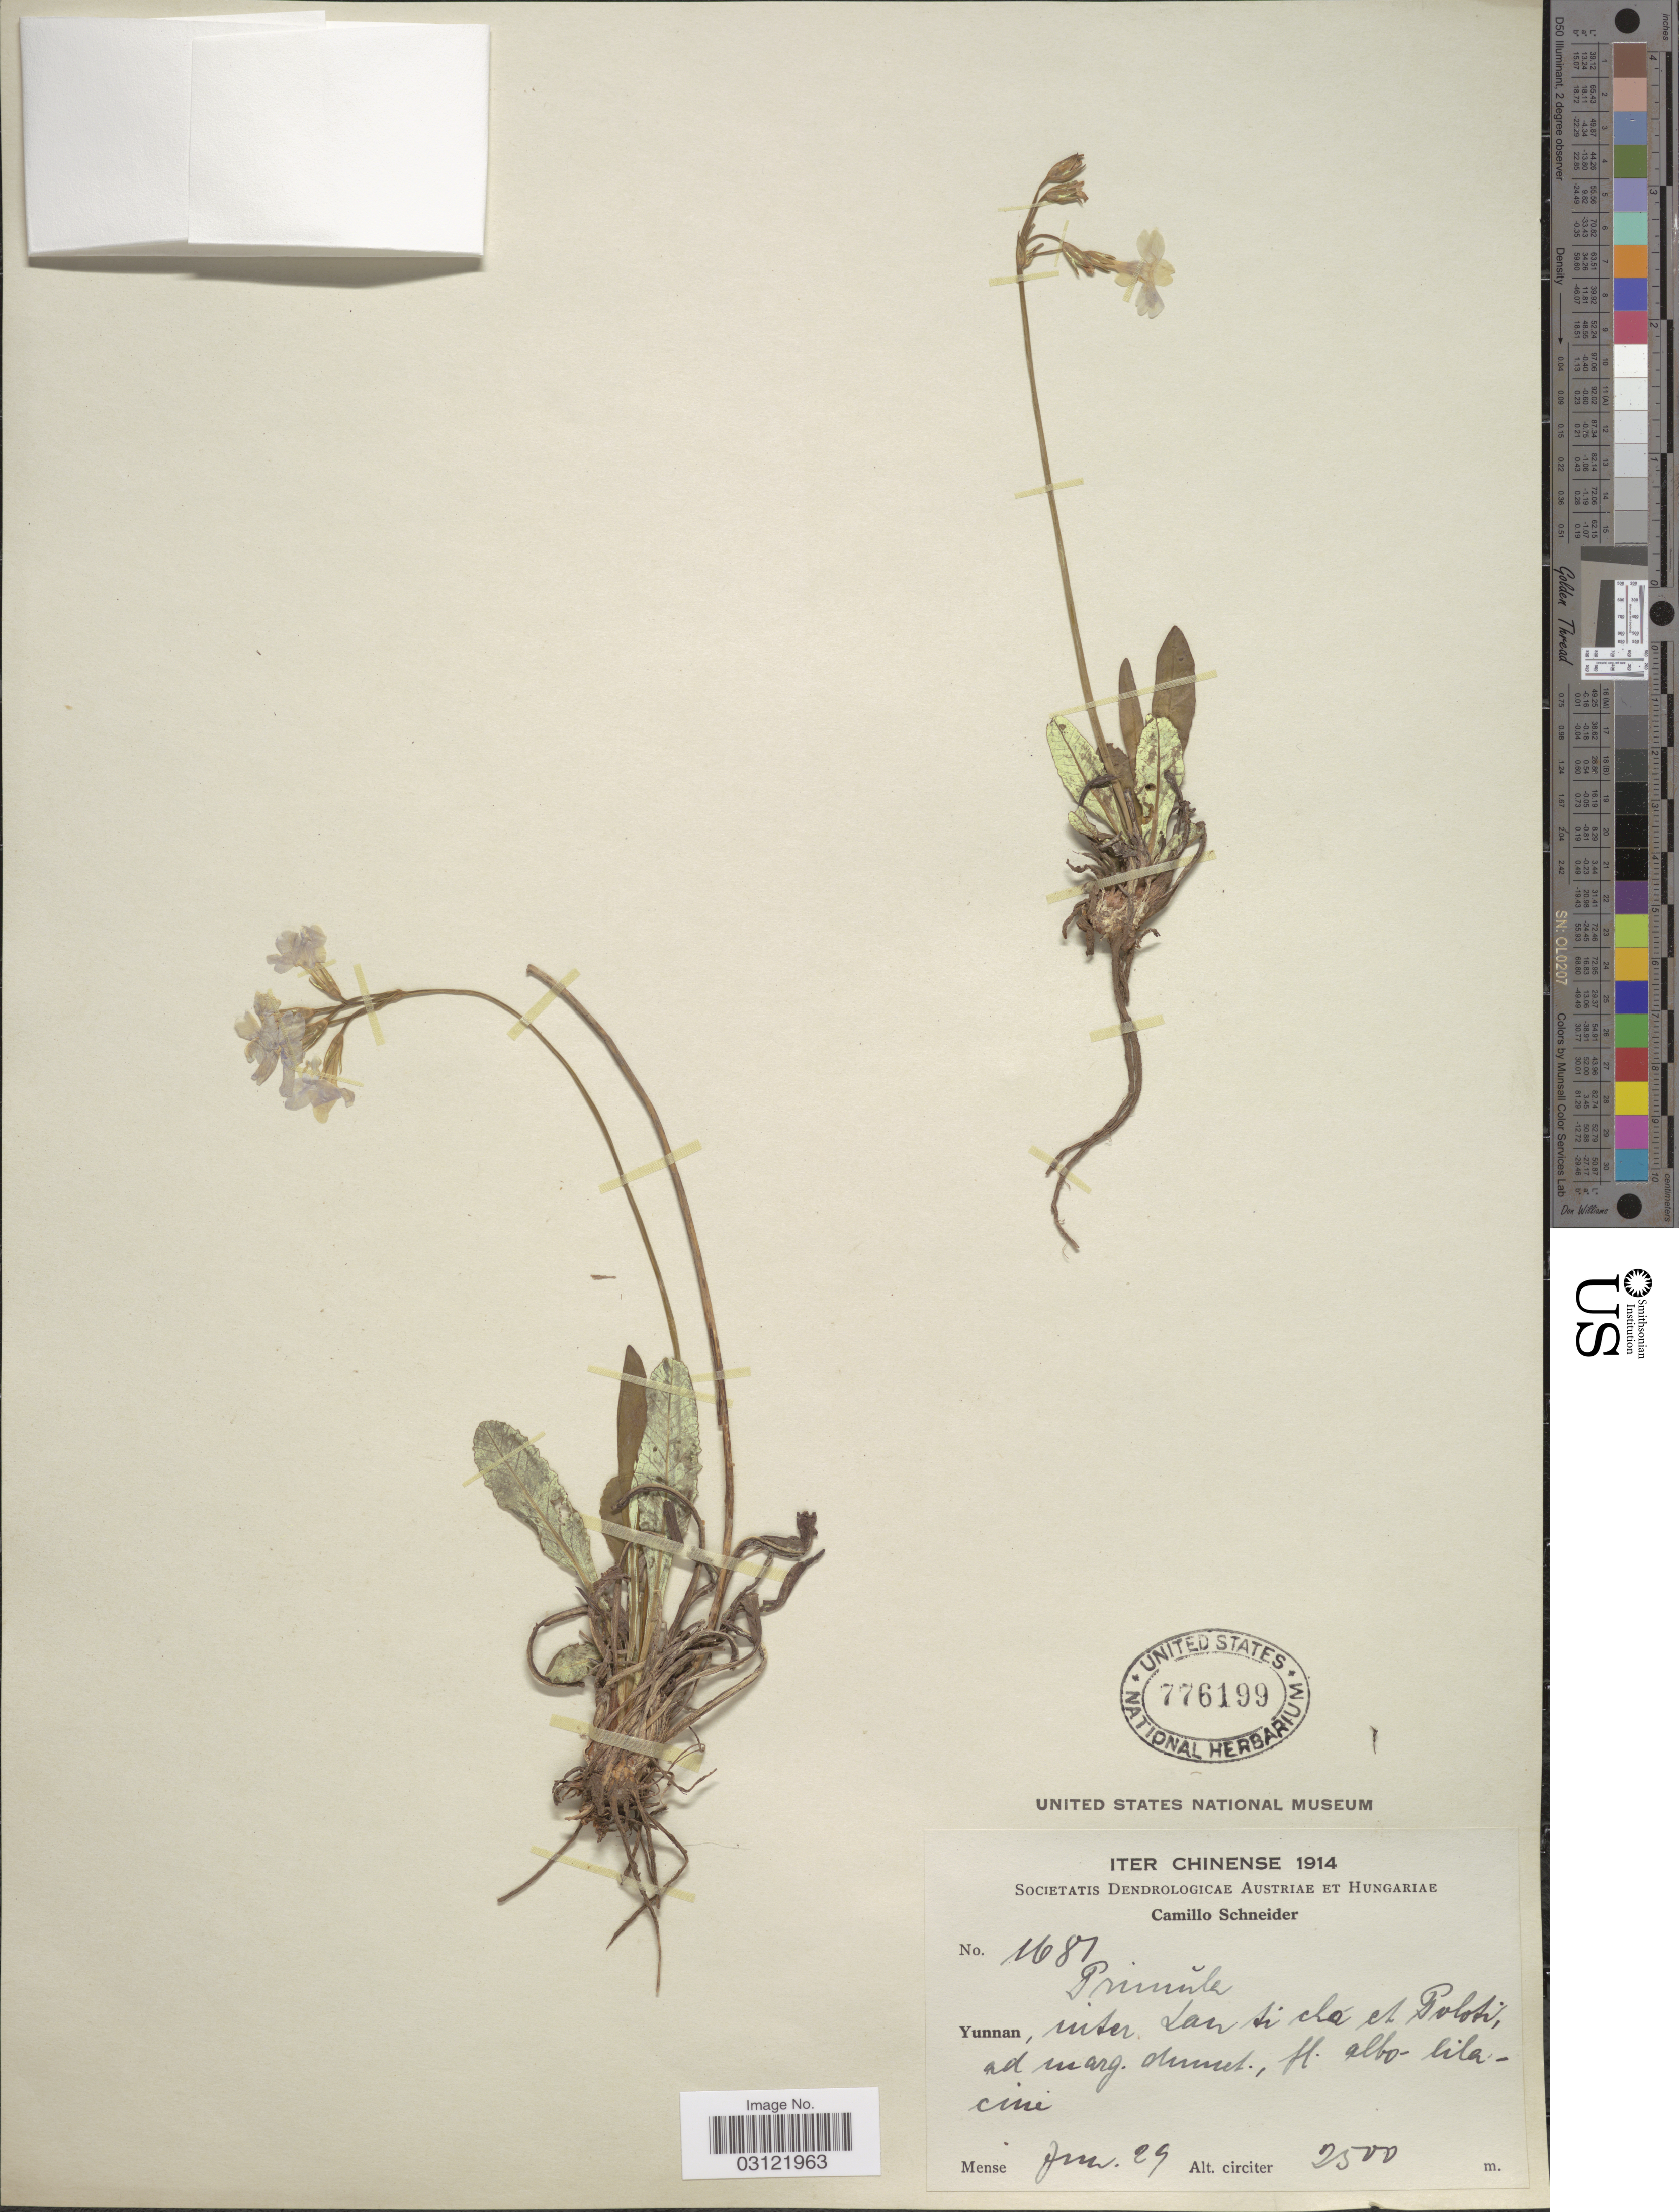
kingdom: Plantae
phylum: Tracheophyta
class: Magnoliopsida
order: Ericales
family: Primulaceae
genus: Primula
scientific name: Primula pulchella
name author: Franch.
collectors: C. K. Schneider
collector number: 1681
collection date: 1914-06-29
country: China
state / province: Yunnan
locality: Inter Lan si cha et Poloti, ad marg. dumit.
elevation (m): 2500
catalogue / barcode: US 776199